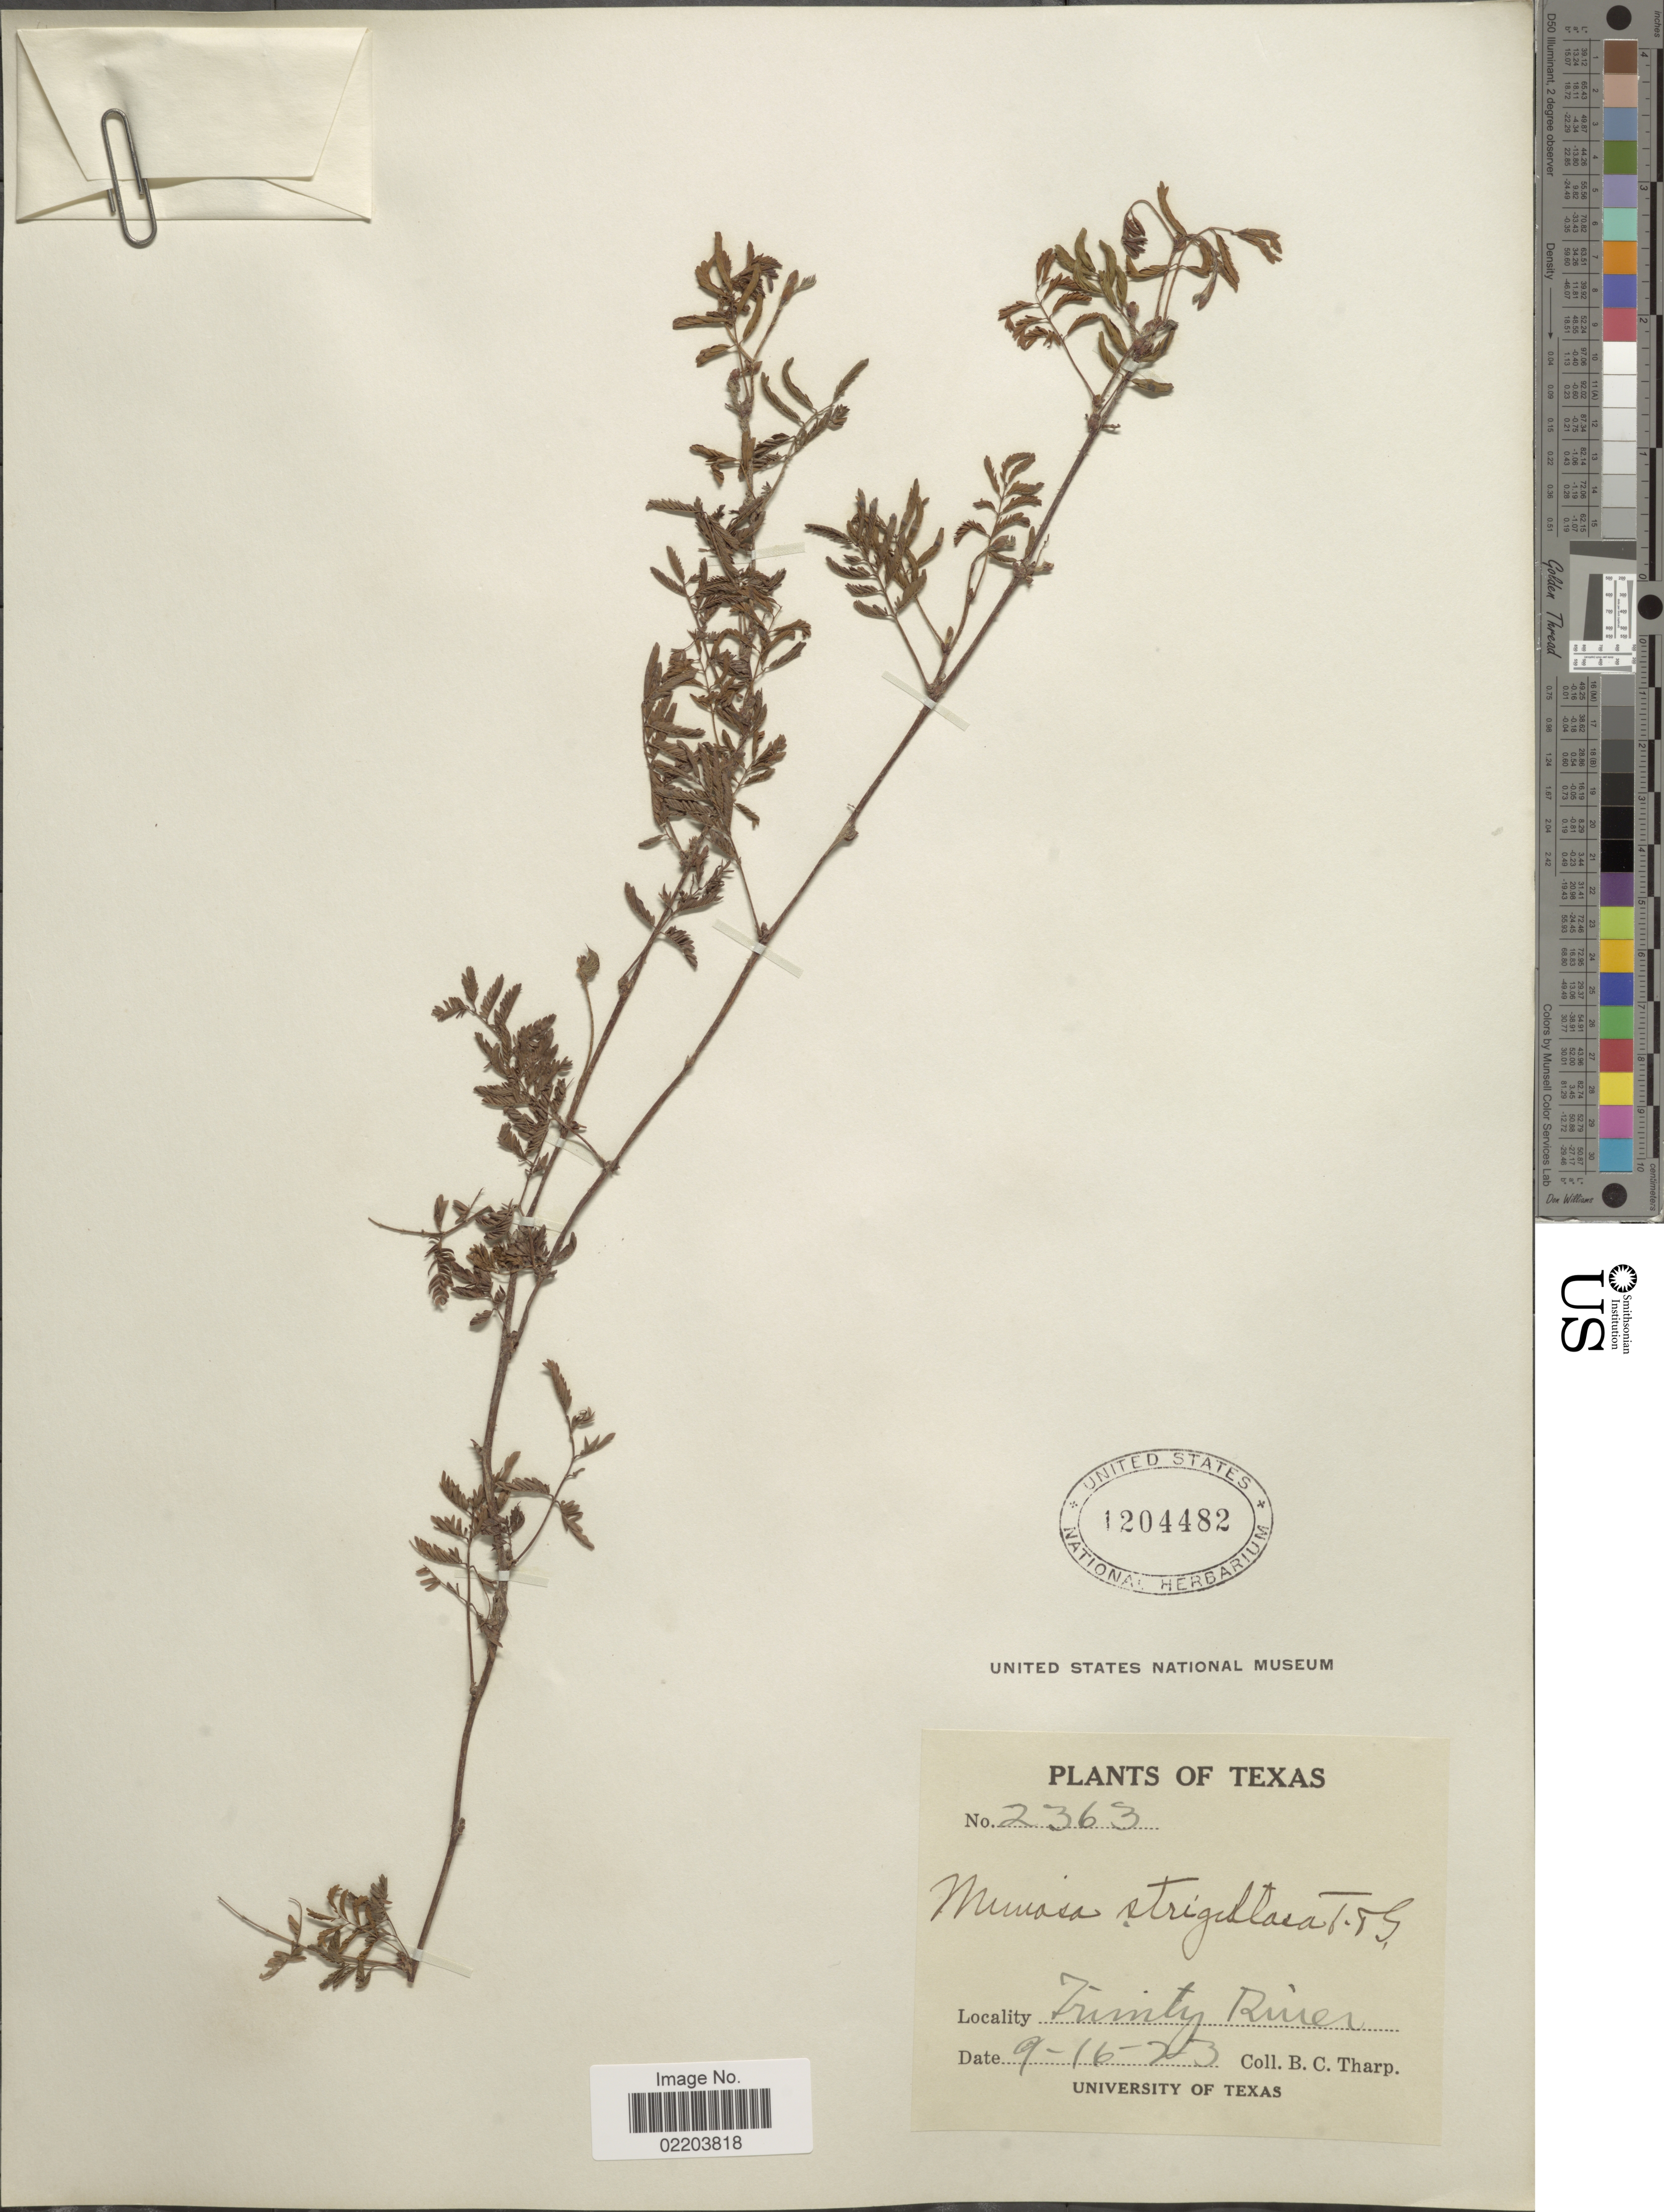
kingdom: Plantae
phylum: Tracheophyta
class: Magnoliopsida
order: Fabales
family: Fabaceae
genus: Mimosa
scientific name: Mimosa strigillosa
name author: Torr. & A. Gray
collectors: B. C. Tharp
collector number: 2363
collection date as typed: Transcribed d/m/y: 16/9/23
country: United States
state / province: Texas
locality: Trinity River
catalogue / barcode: US 1204482